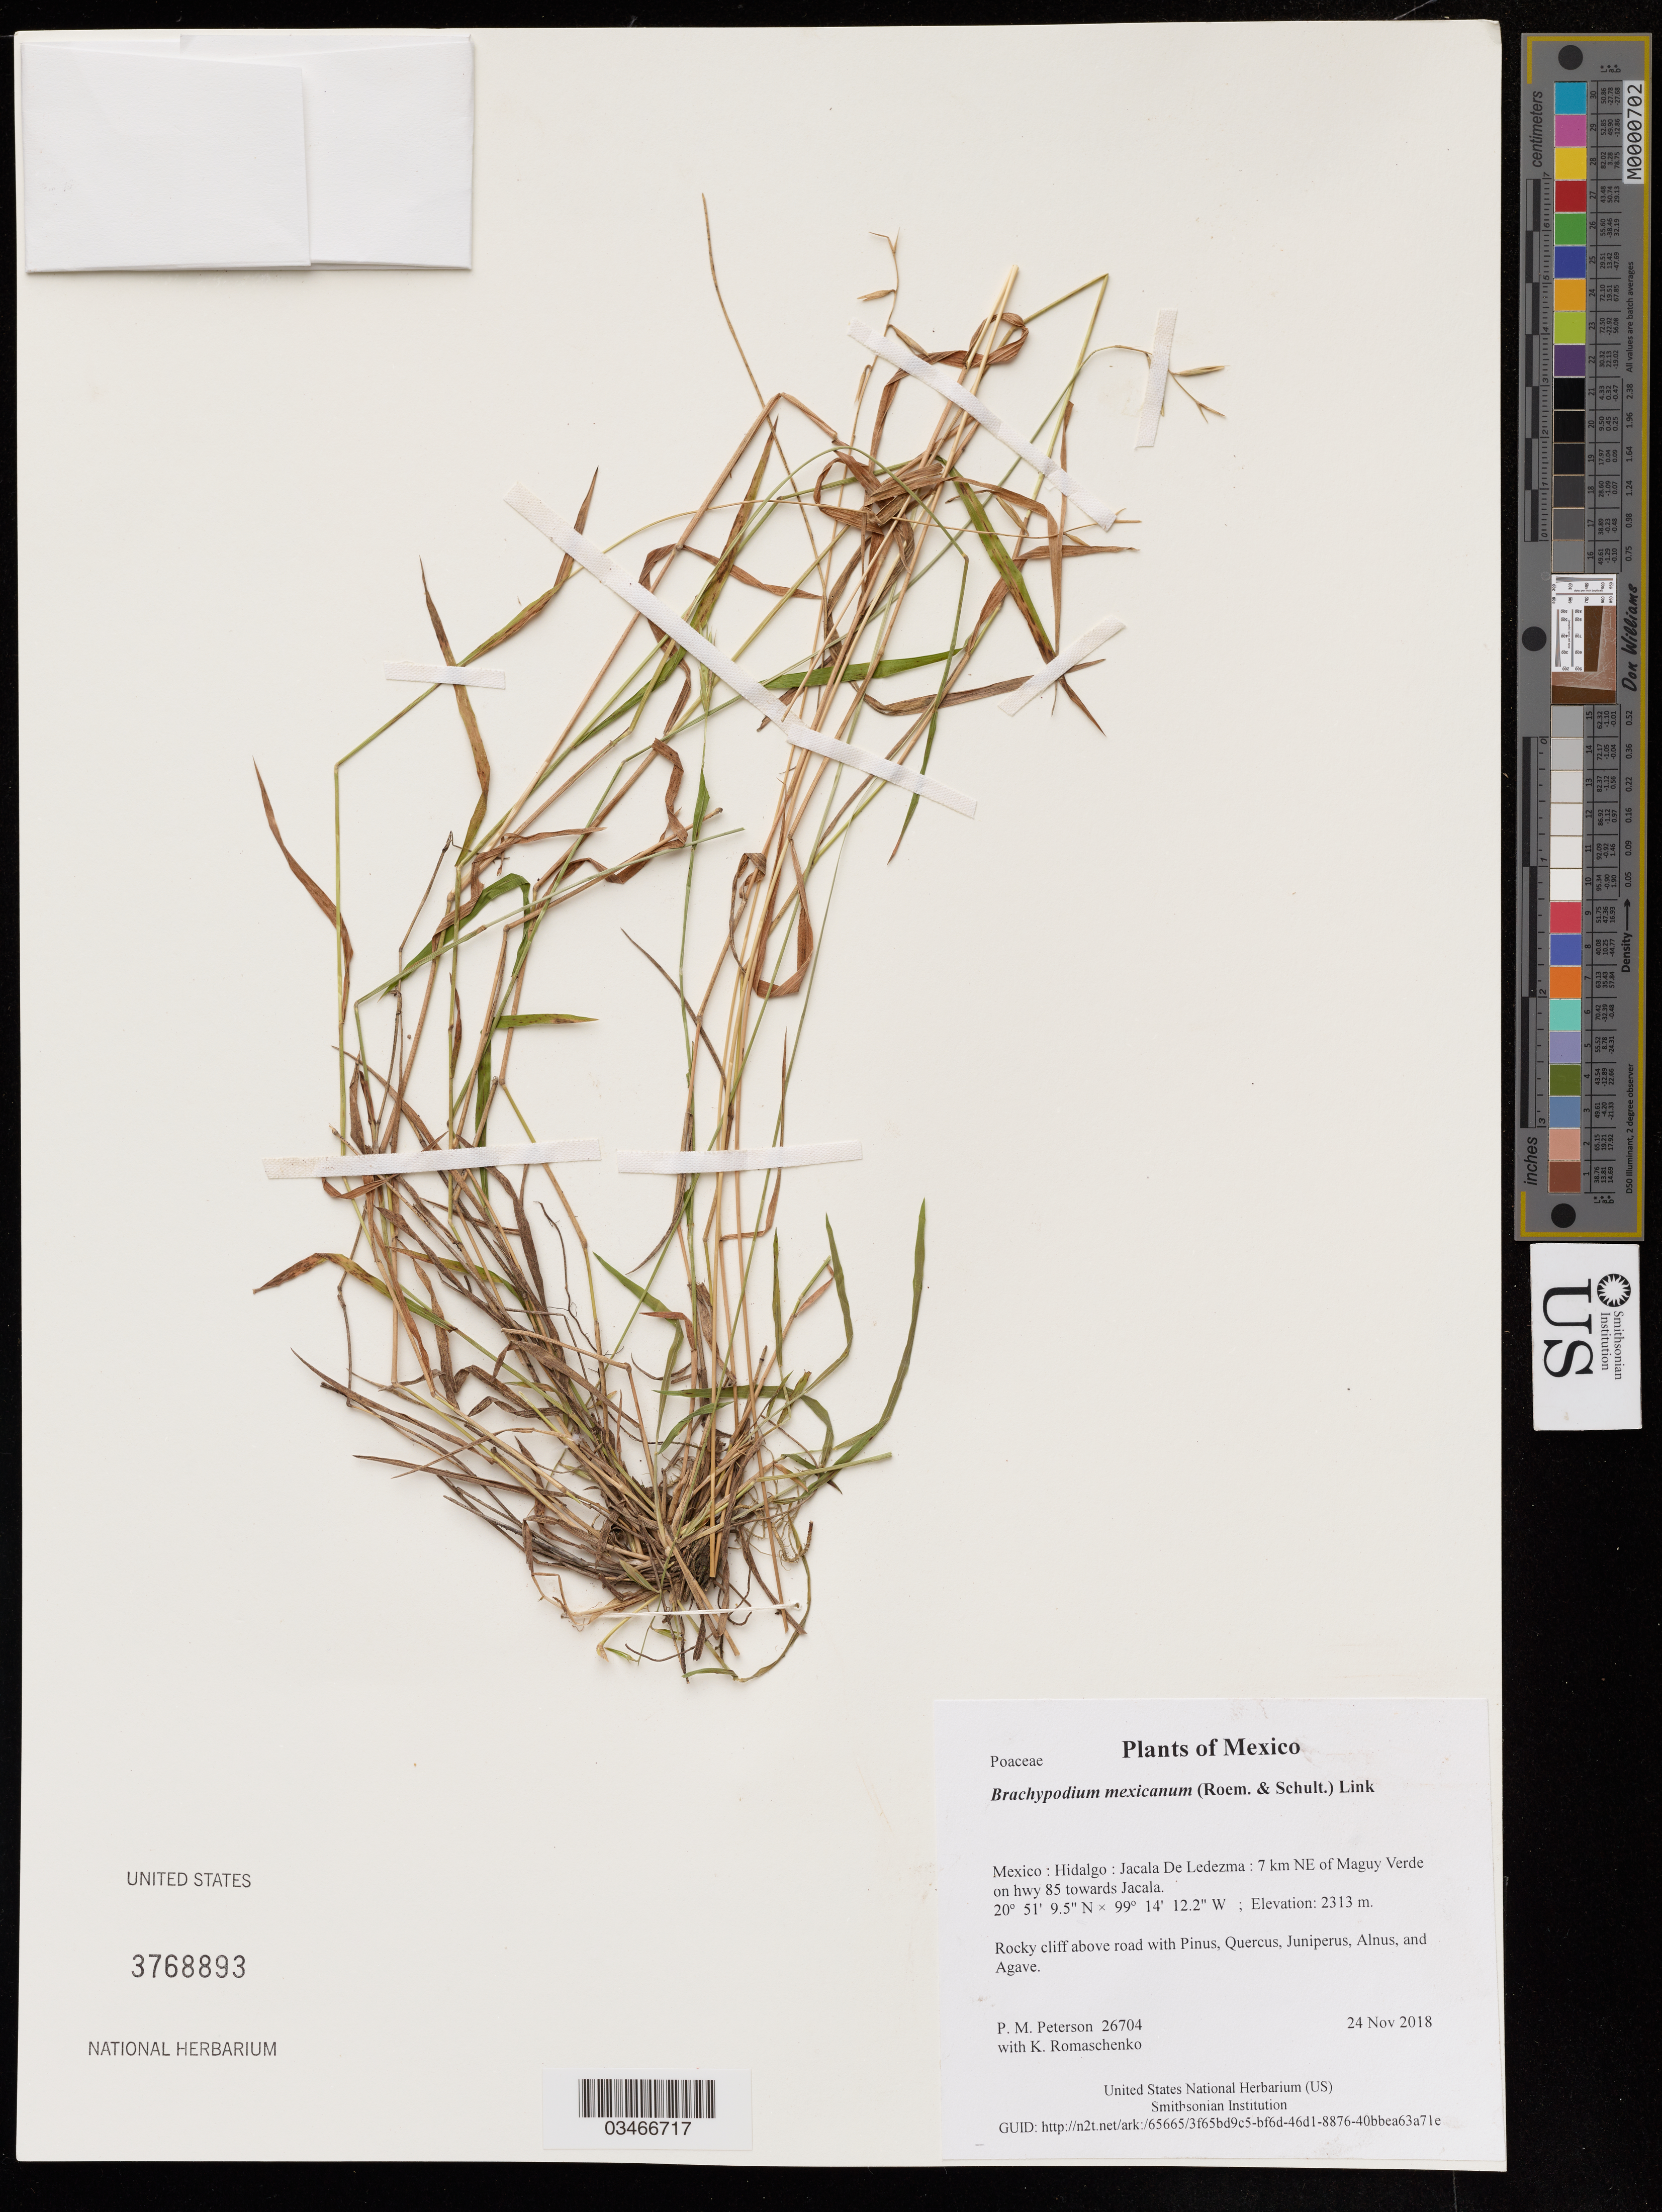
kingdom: Plantae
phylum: Tracheophyta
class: Liliopsida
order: Poales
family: Poaceae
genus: Brachypodium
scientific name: Brachypodium mexicanum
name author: (Roem. & Schult.) Link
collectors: P. M. Peterson & K. Romaschenko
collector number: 26704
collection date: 2018-11-24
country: Mexico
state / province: Hidalgo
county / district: Jacala De Ledezma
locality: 7 km NE of Maguy Verde on hwy 85 towards Jacala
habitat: Rocky cliff above road with Pinus, Quercus, Juniperus, Alnus, and Agave.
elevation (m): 2313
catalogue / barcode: US 3768893